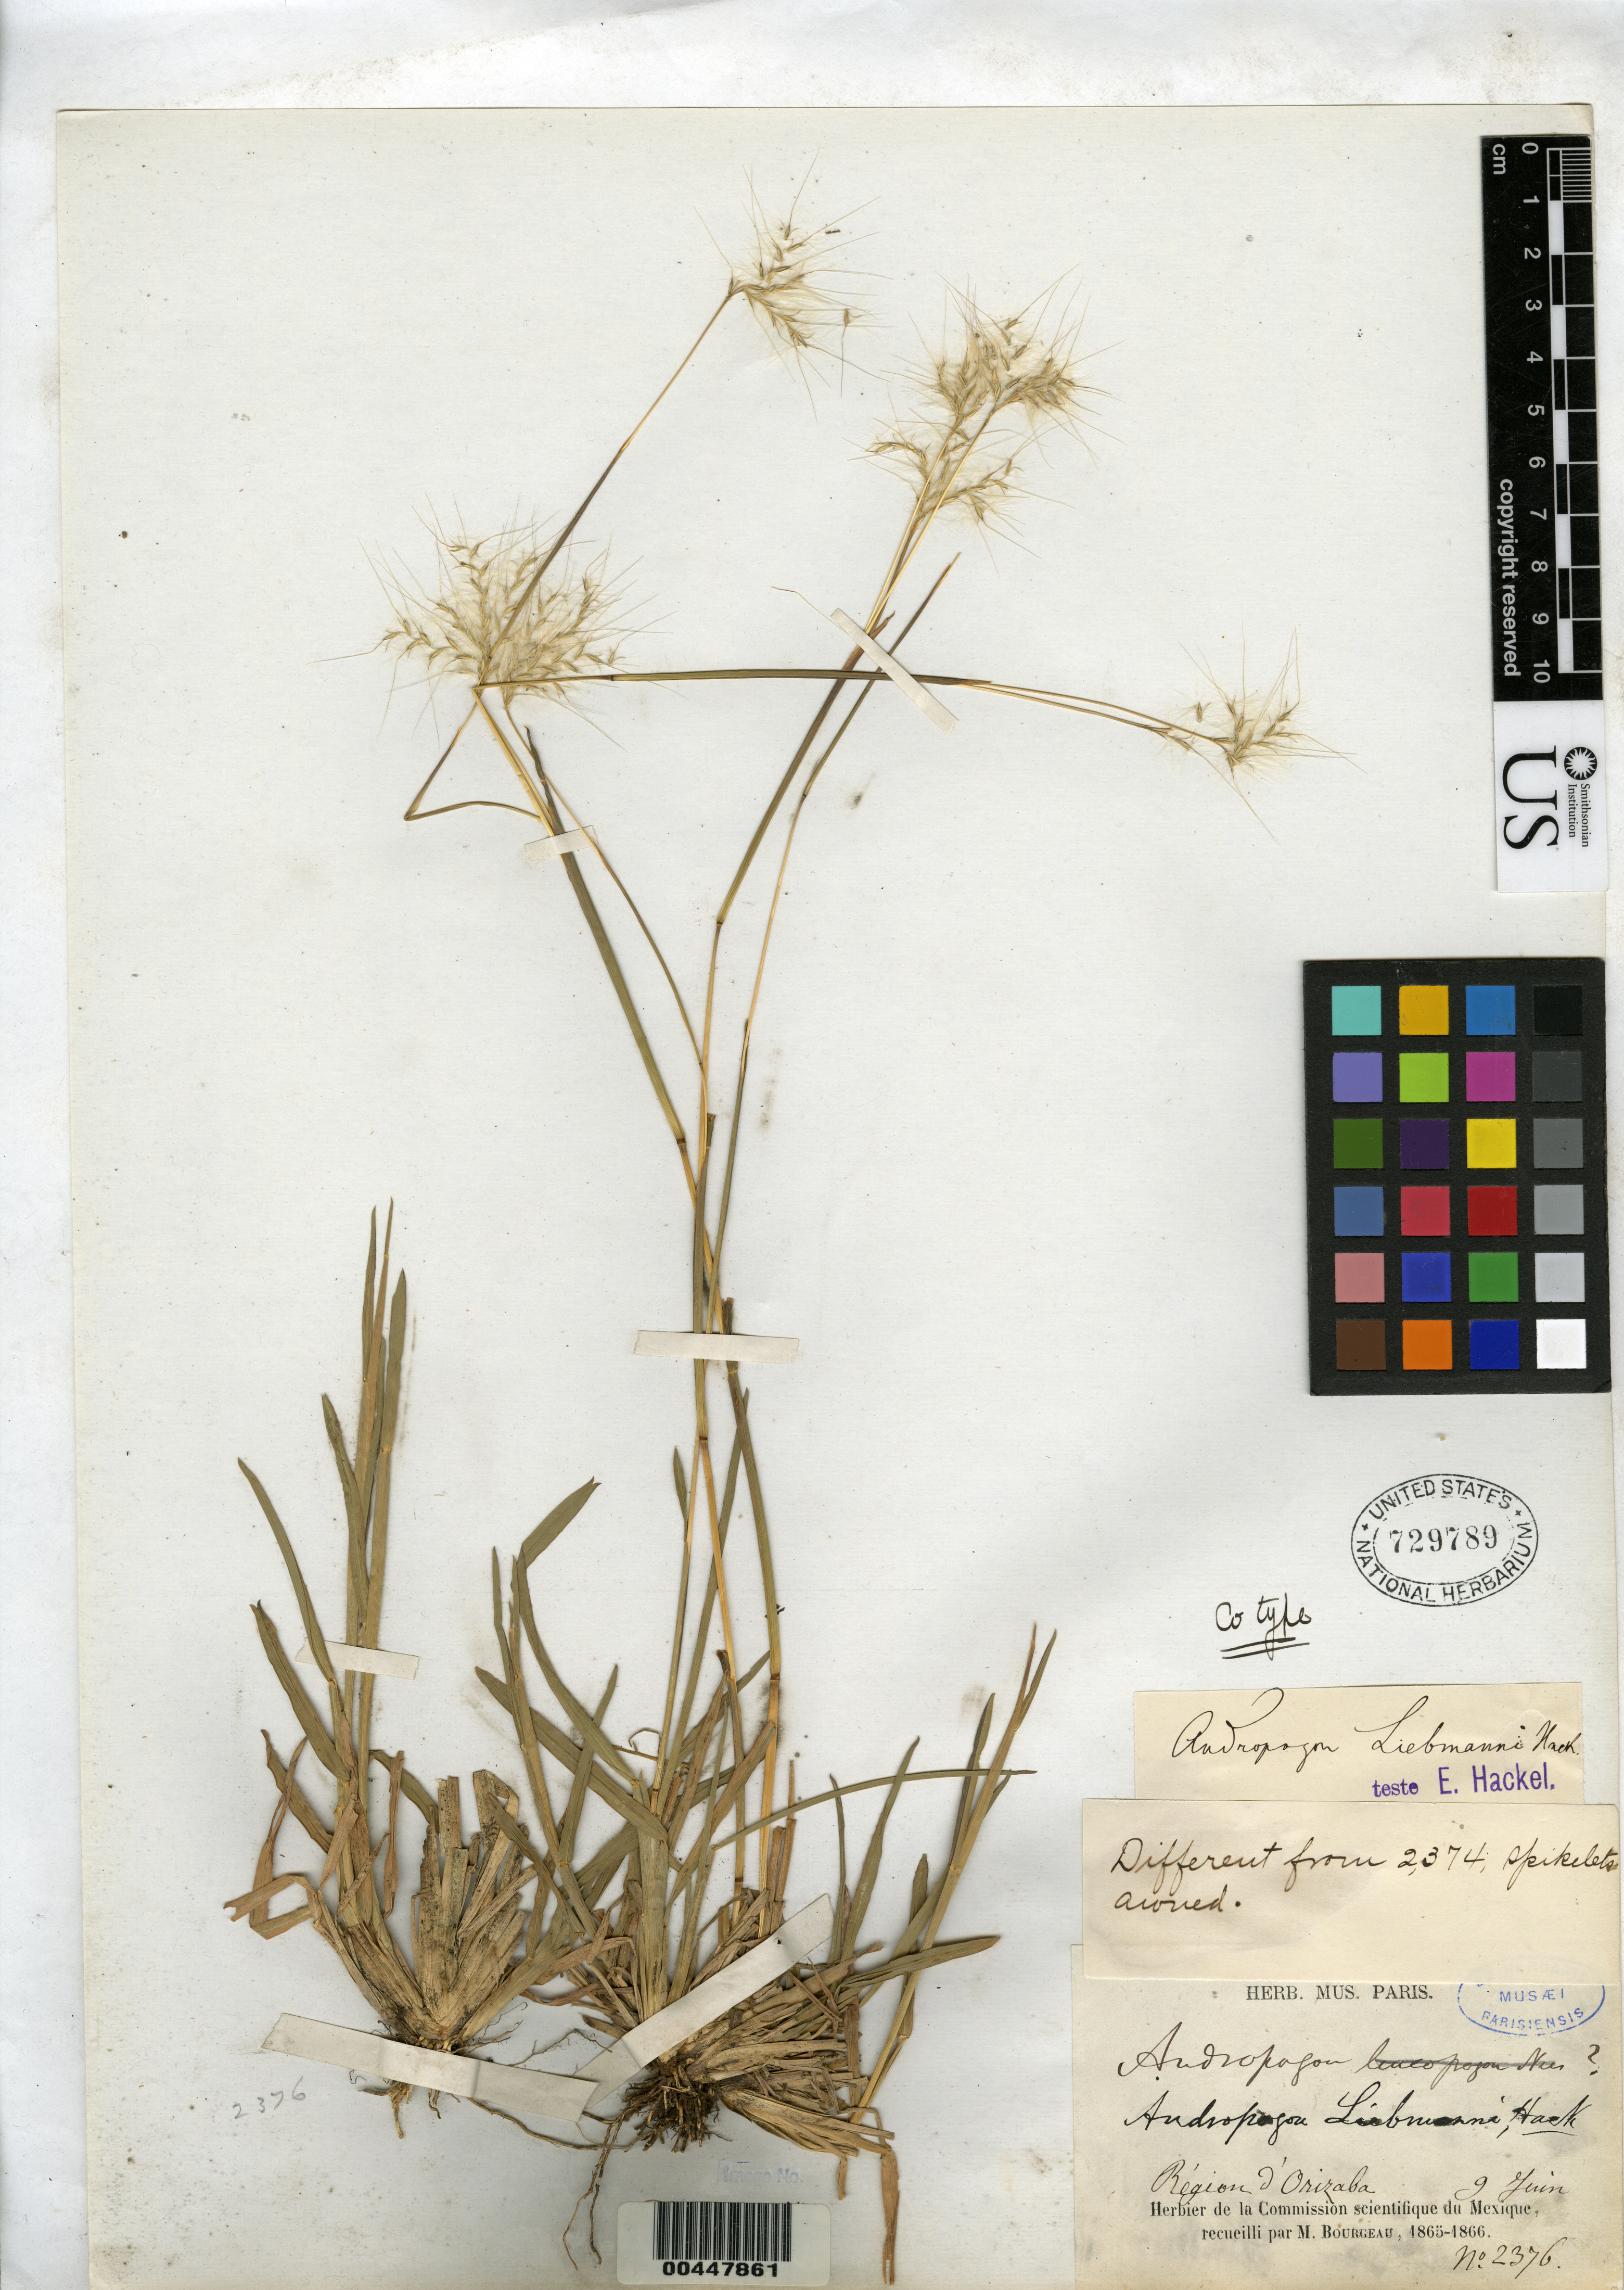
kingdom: Plantae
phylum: Tracheophyta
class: Liliopsida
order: Poales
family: Poaceae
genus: Andropogon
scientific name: Andropogon liebmannii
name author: Hack.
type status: Syntype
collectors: E. Bourgeau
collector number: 2376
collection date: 1865-06-09 or 1866-06-09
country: Mexico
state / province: Veracruz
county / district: Orizaba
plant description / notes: Tropicos cites Liebmann 77 as the lectotype collection, designated by Campbell, J. Arnold Arbor. 64: 219 (1983). However, the protologue cites Liebmann 590 and Bourgeau 2376; no mention of 77. I checked the lectotypification and Campbell claims (a) “590” was not a collection number and (b) Liebmann 590 is original material that was seen by Hackel. However, I'm not sure the selection of that collection as lectotype is kosher, given that it wasn't cited in the protologue and that another collection that was, Bourgeau 2376, has at least one extant duplicate (he saw one at GH, rejecting it as not seen by Hackel; but the Code seems clear that cited collections have priority over uncited original material when it comes to selecting lectotypes). Probably more to the point, there is another sheet of Bourgeau 2376 at US that WAS seen and annotated by Hackel (but apparently not seen by Campbell), so that specimen should have priority as a lectotype.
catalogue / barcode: US 729789